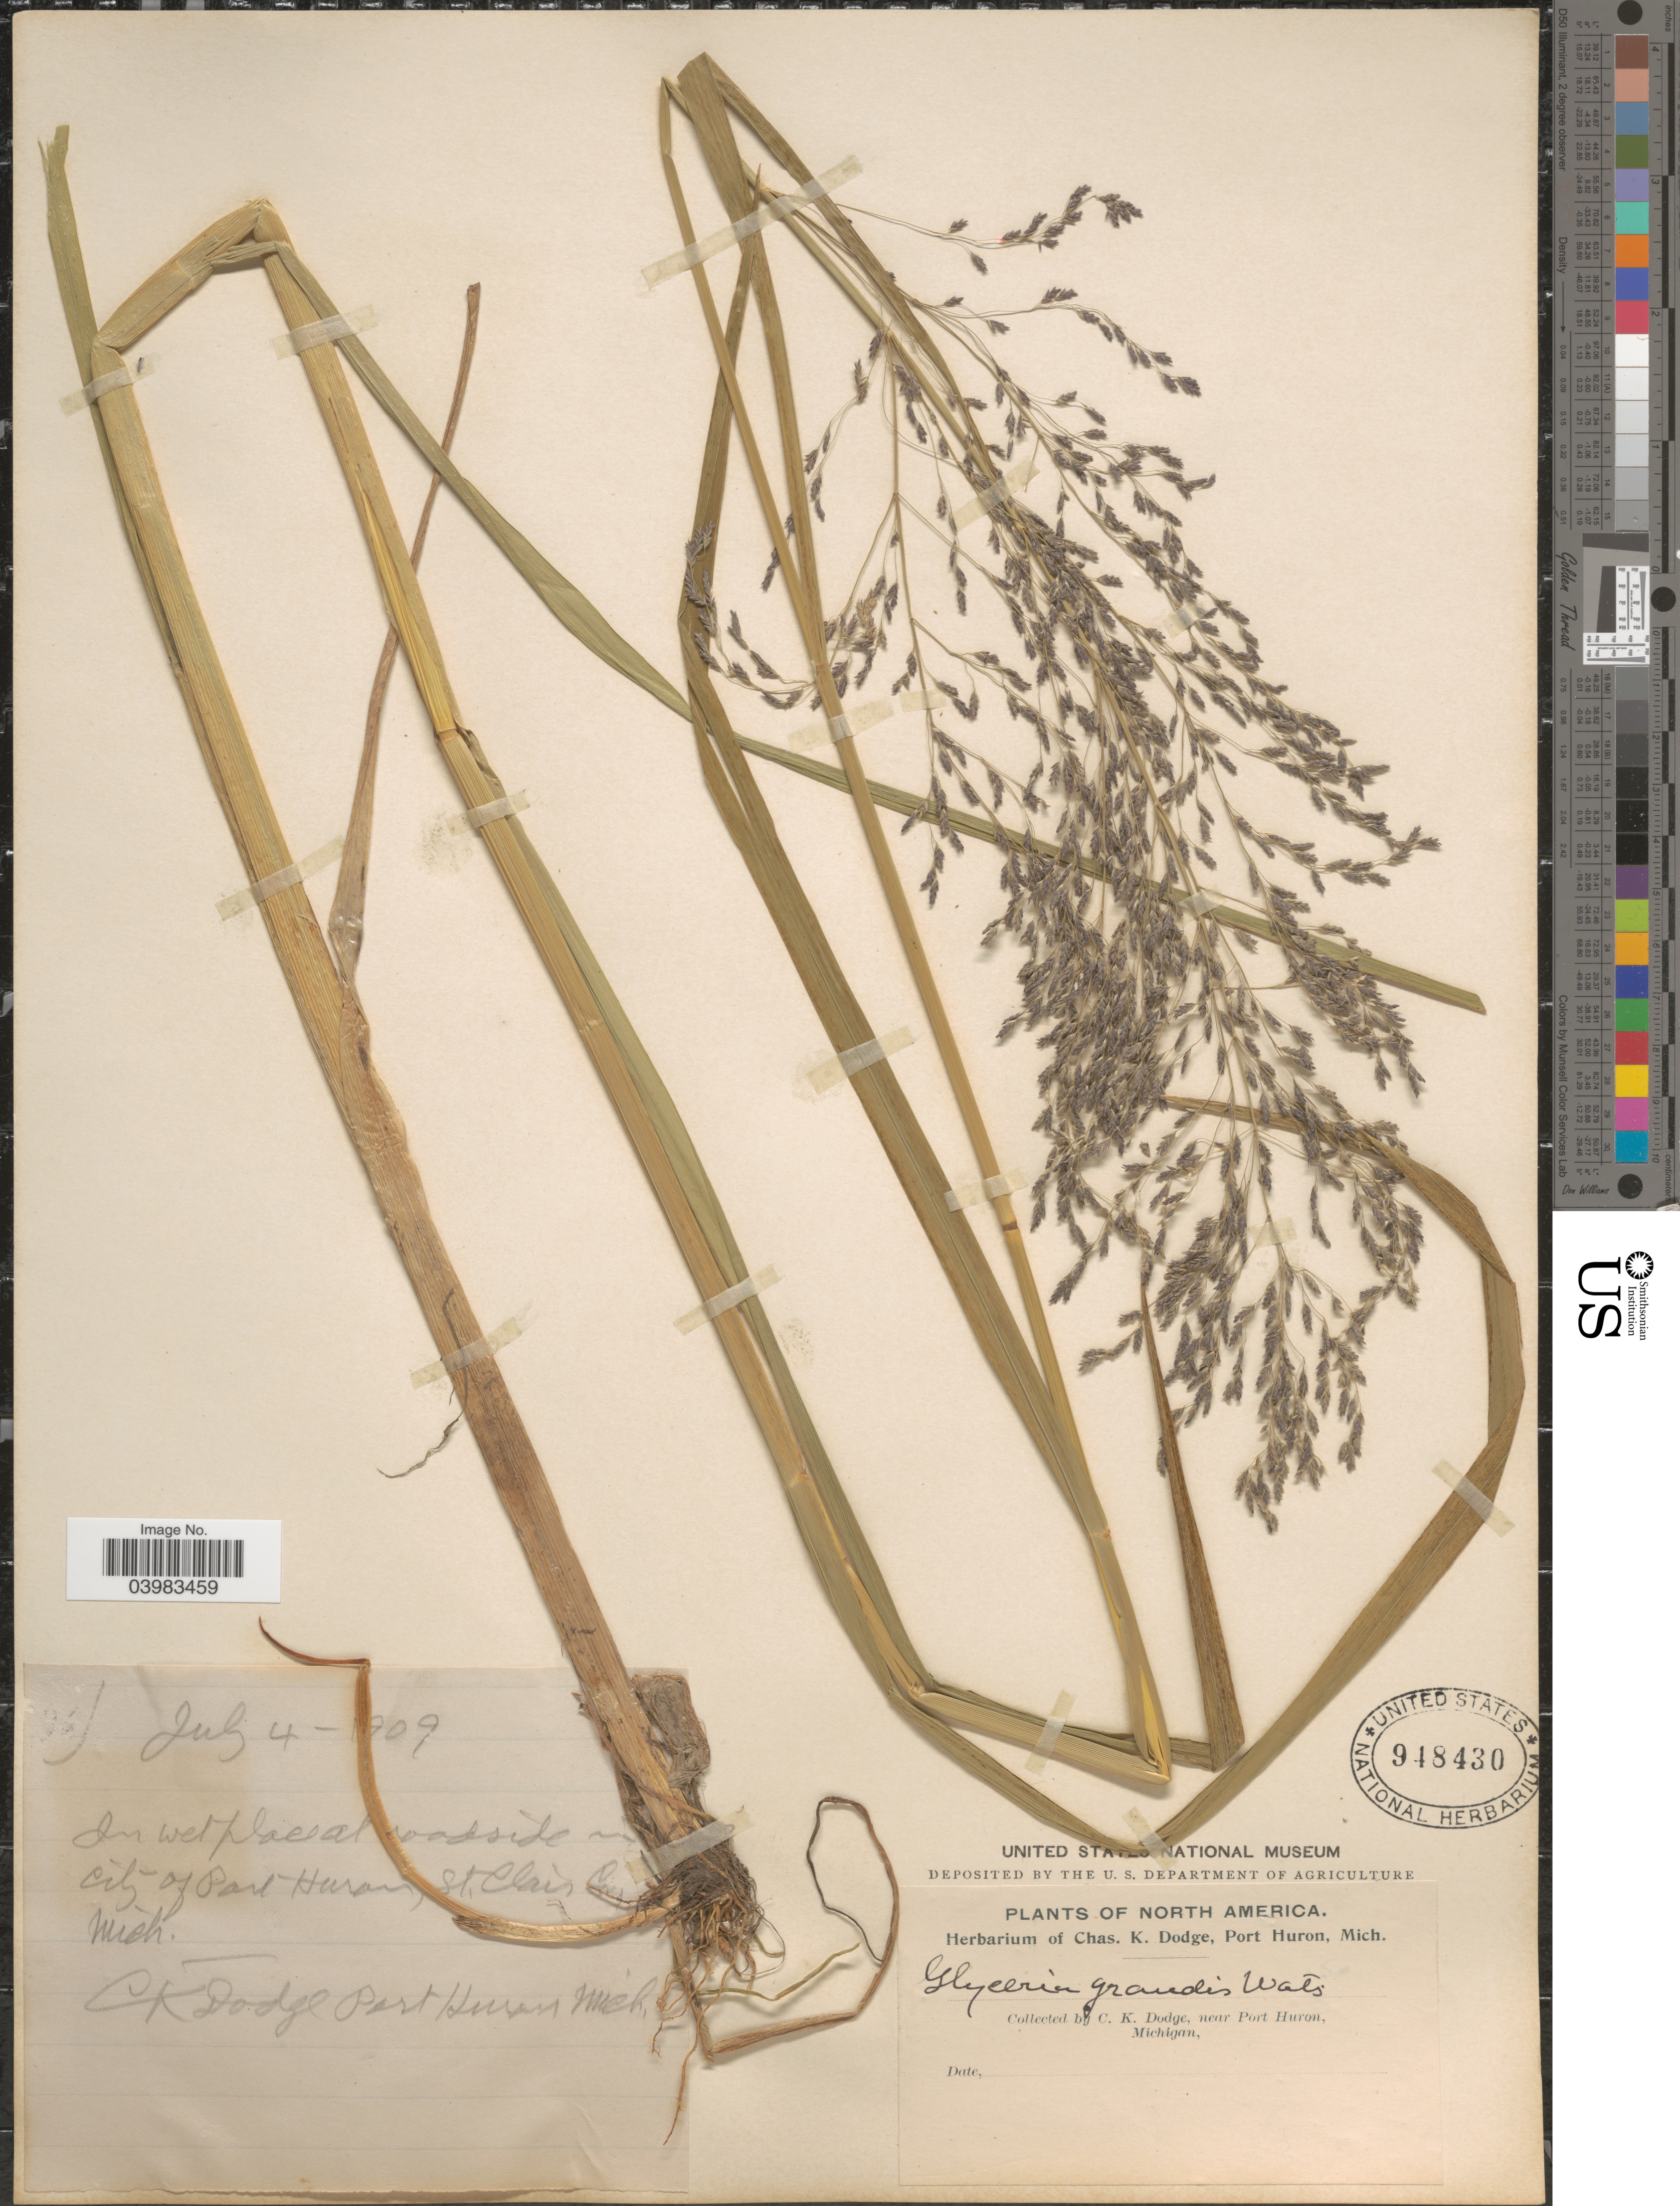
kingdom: Plantae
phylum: Tracheophyta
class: Liliopsida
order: Poales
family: Poaceae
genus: Glyceria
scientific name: Glyceria grandis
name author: S. Watson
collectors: C. Dodge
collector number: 35*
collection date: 1909-07-04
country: United States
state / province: Michigan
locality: At roadside in City of Port Huron, St. Clair Co. Near Port Huron.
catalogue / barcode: US 948430